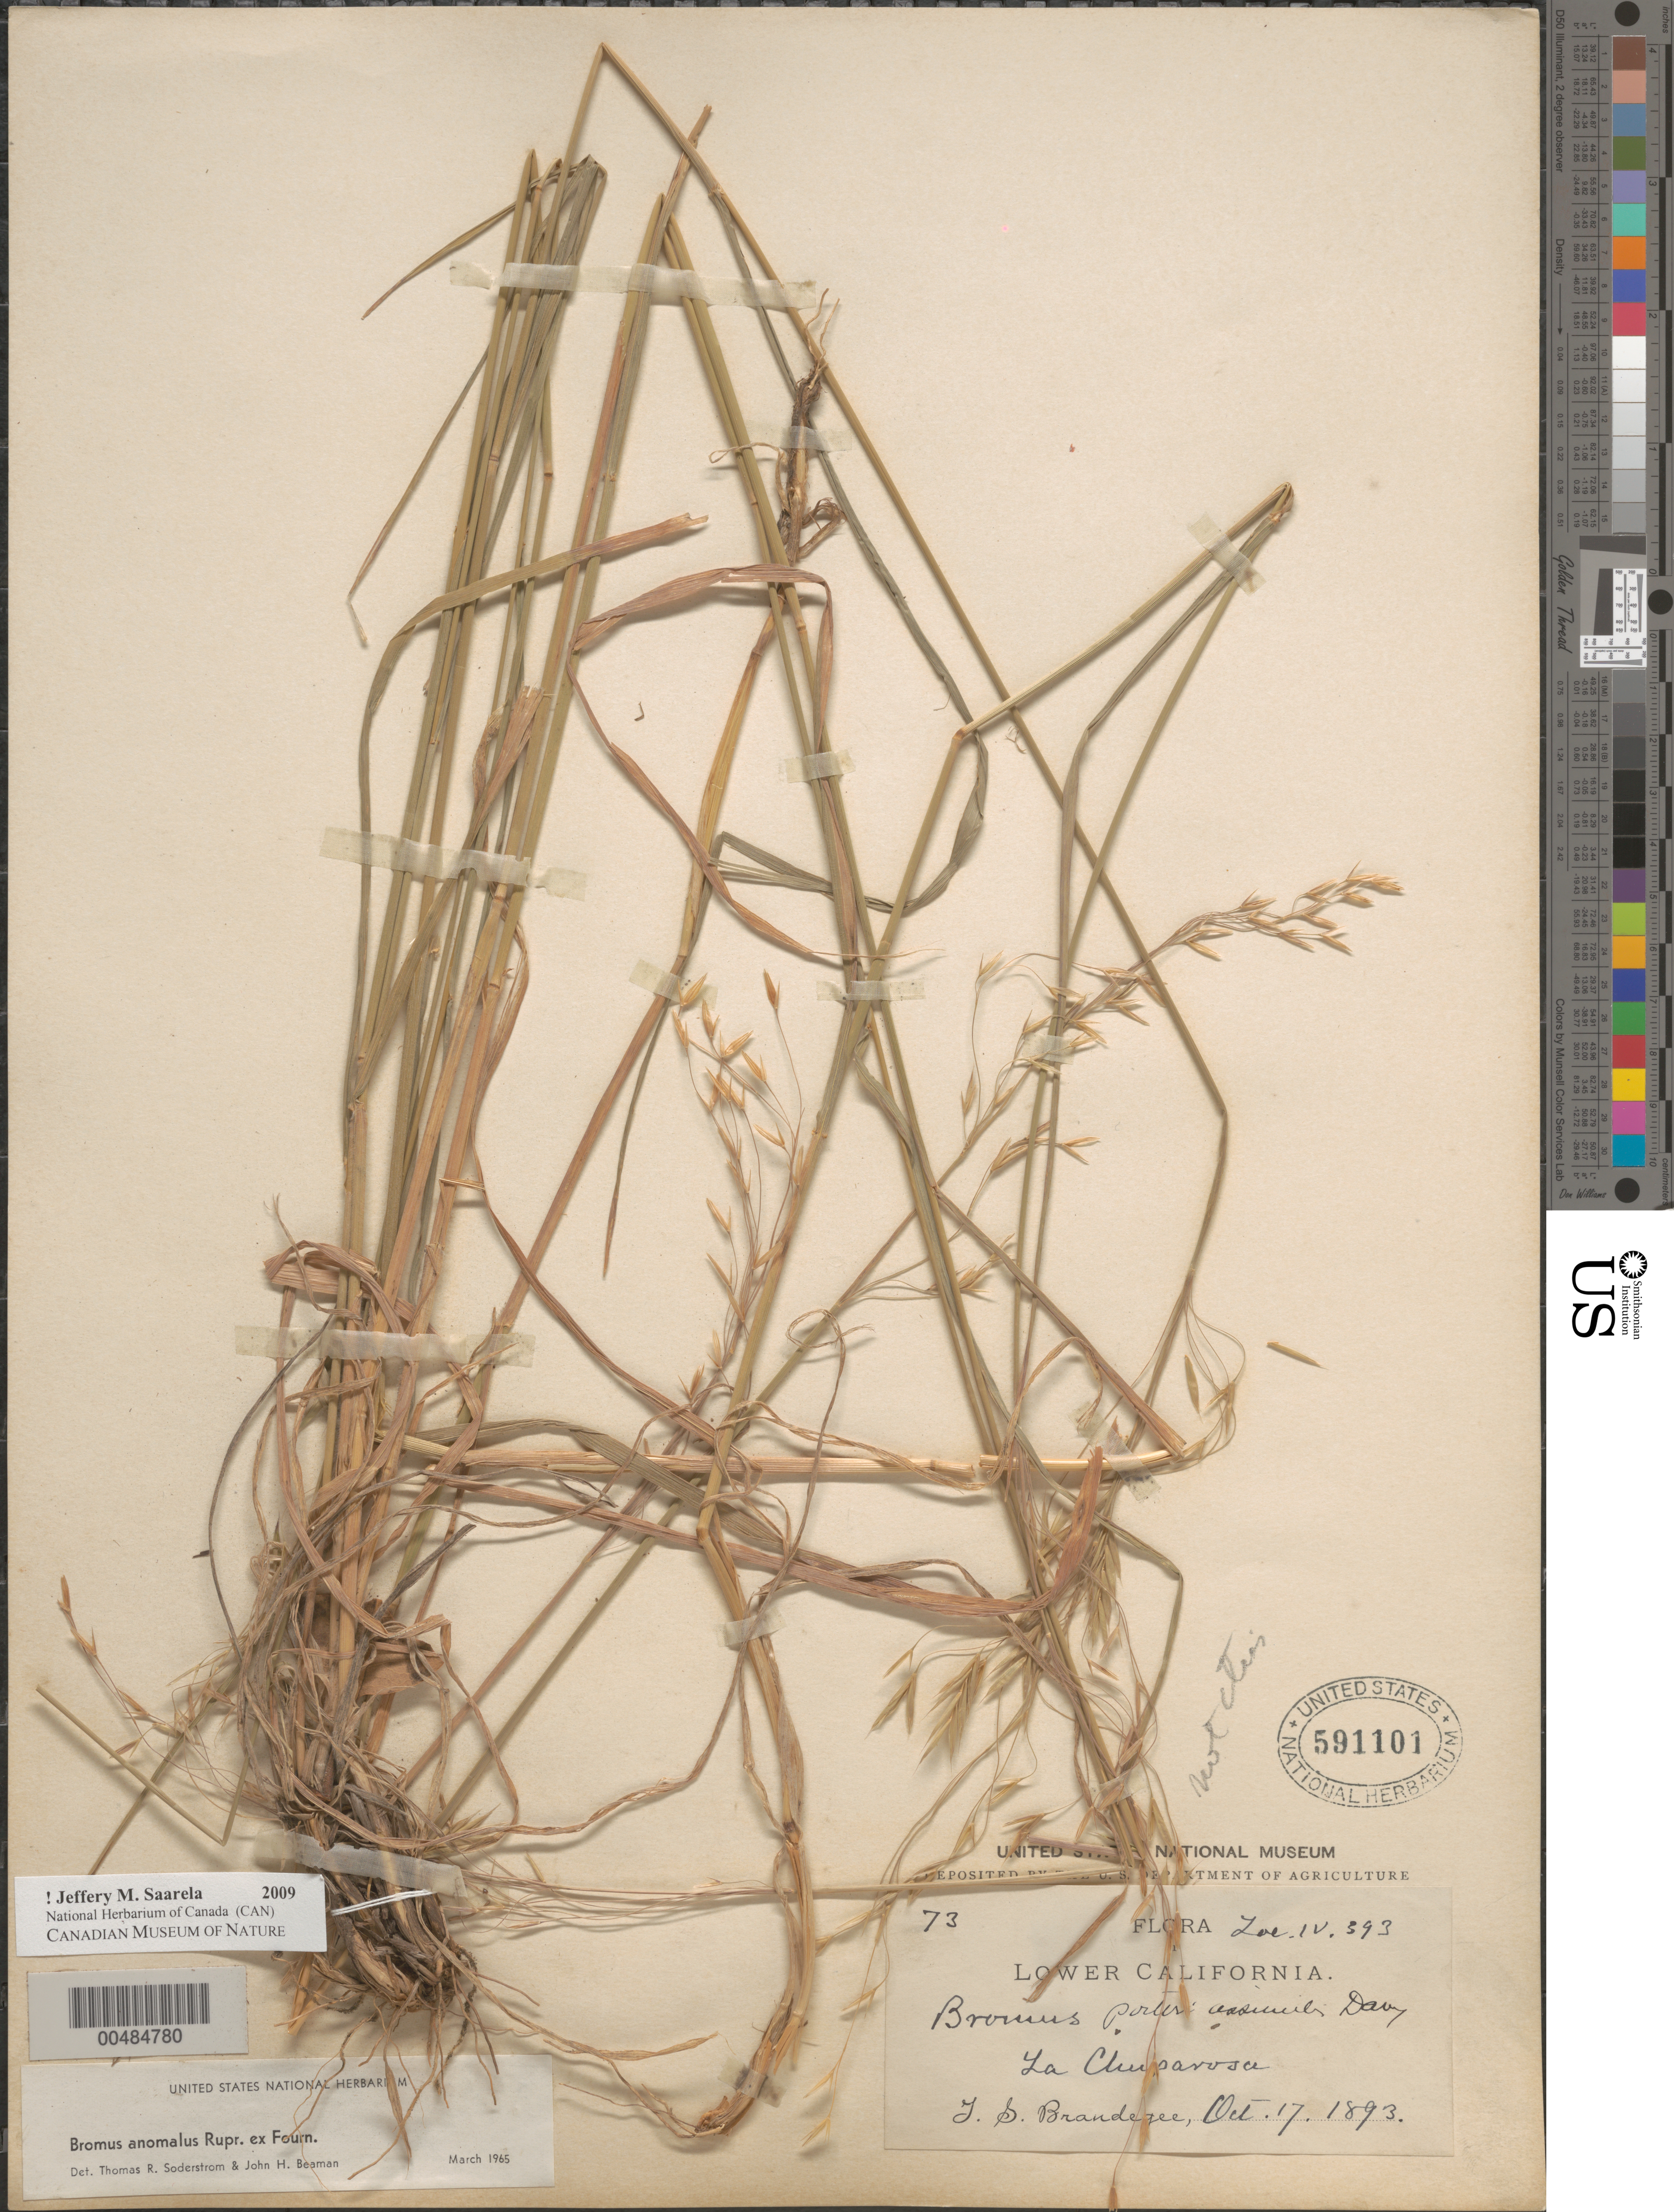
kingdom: Plantae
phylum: Tracheophyta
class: Liliopsida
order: Poales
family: Poaceae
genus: Bromus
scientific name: Bromus anomalus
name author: Rupr. ex E. Fourn.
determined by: Soderstrom, T. R.; Beaman, J. H.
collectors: T. S. Brandegee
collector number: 73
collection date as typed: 17 Oct 1893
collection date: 1893-10-17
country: Mexico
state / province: Baja California Sur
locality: La Chuparosa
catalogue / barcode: US 591101